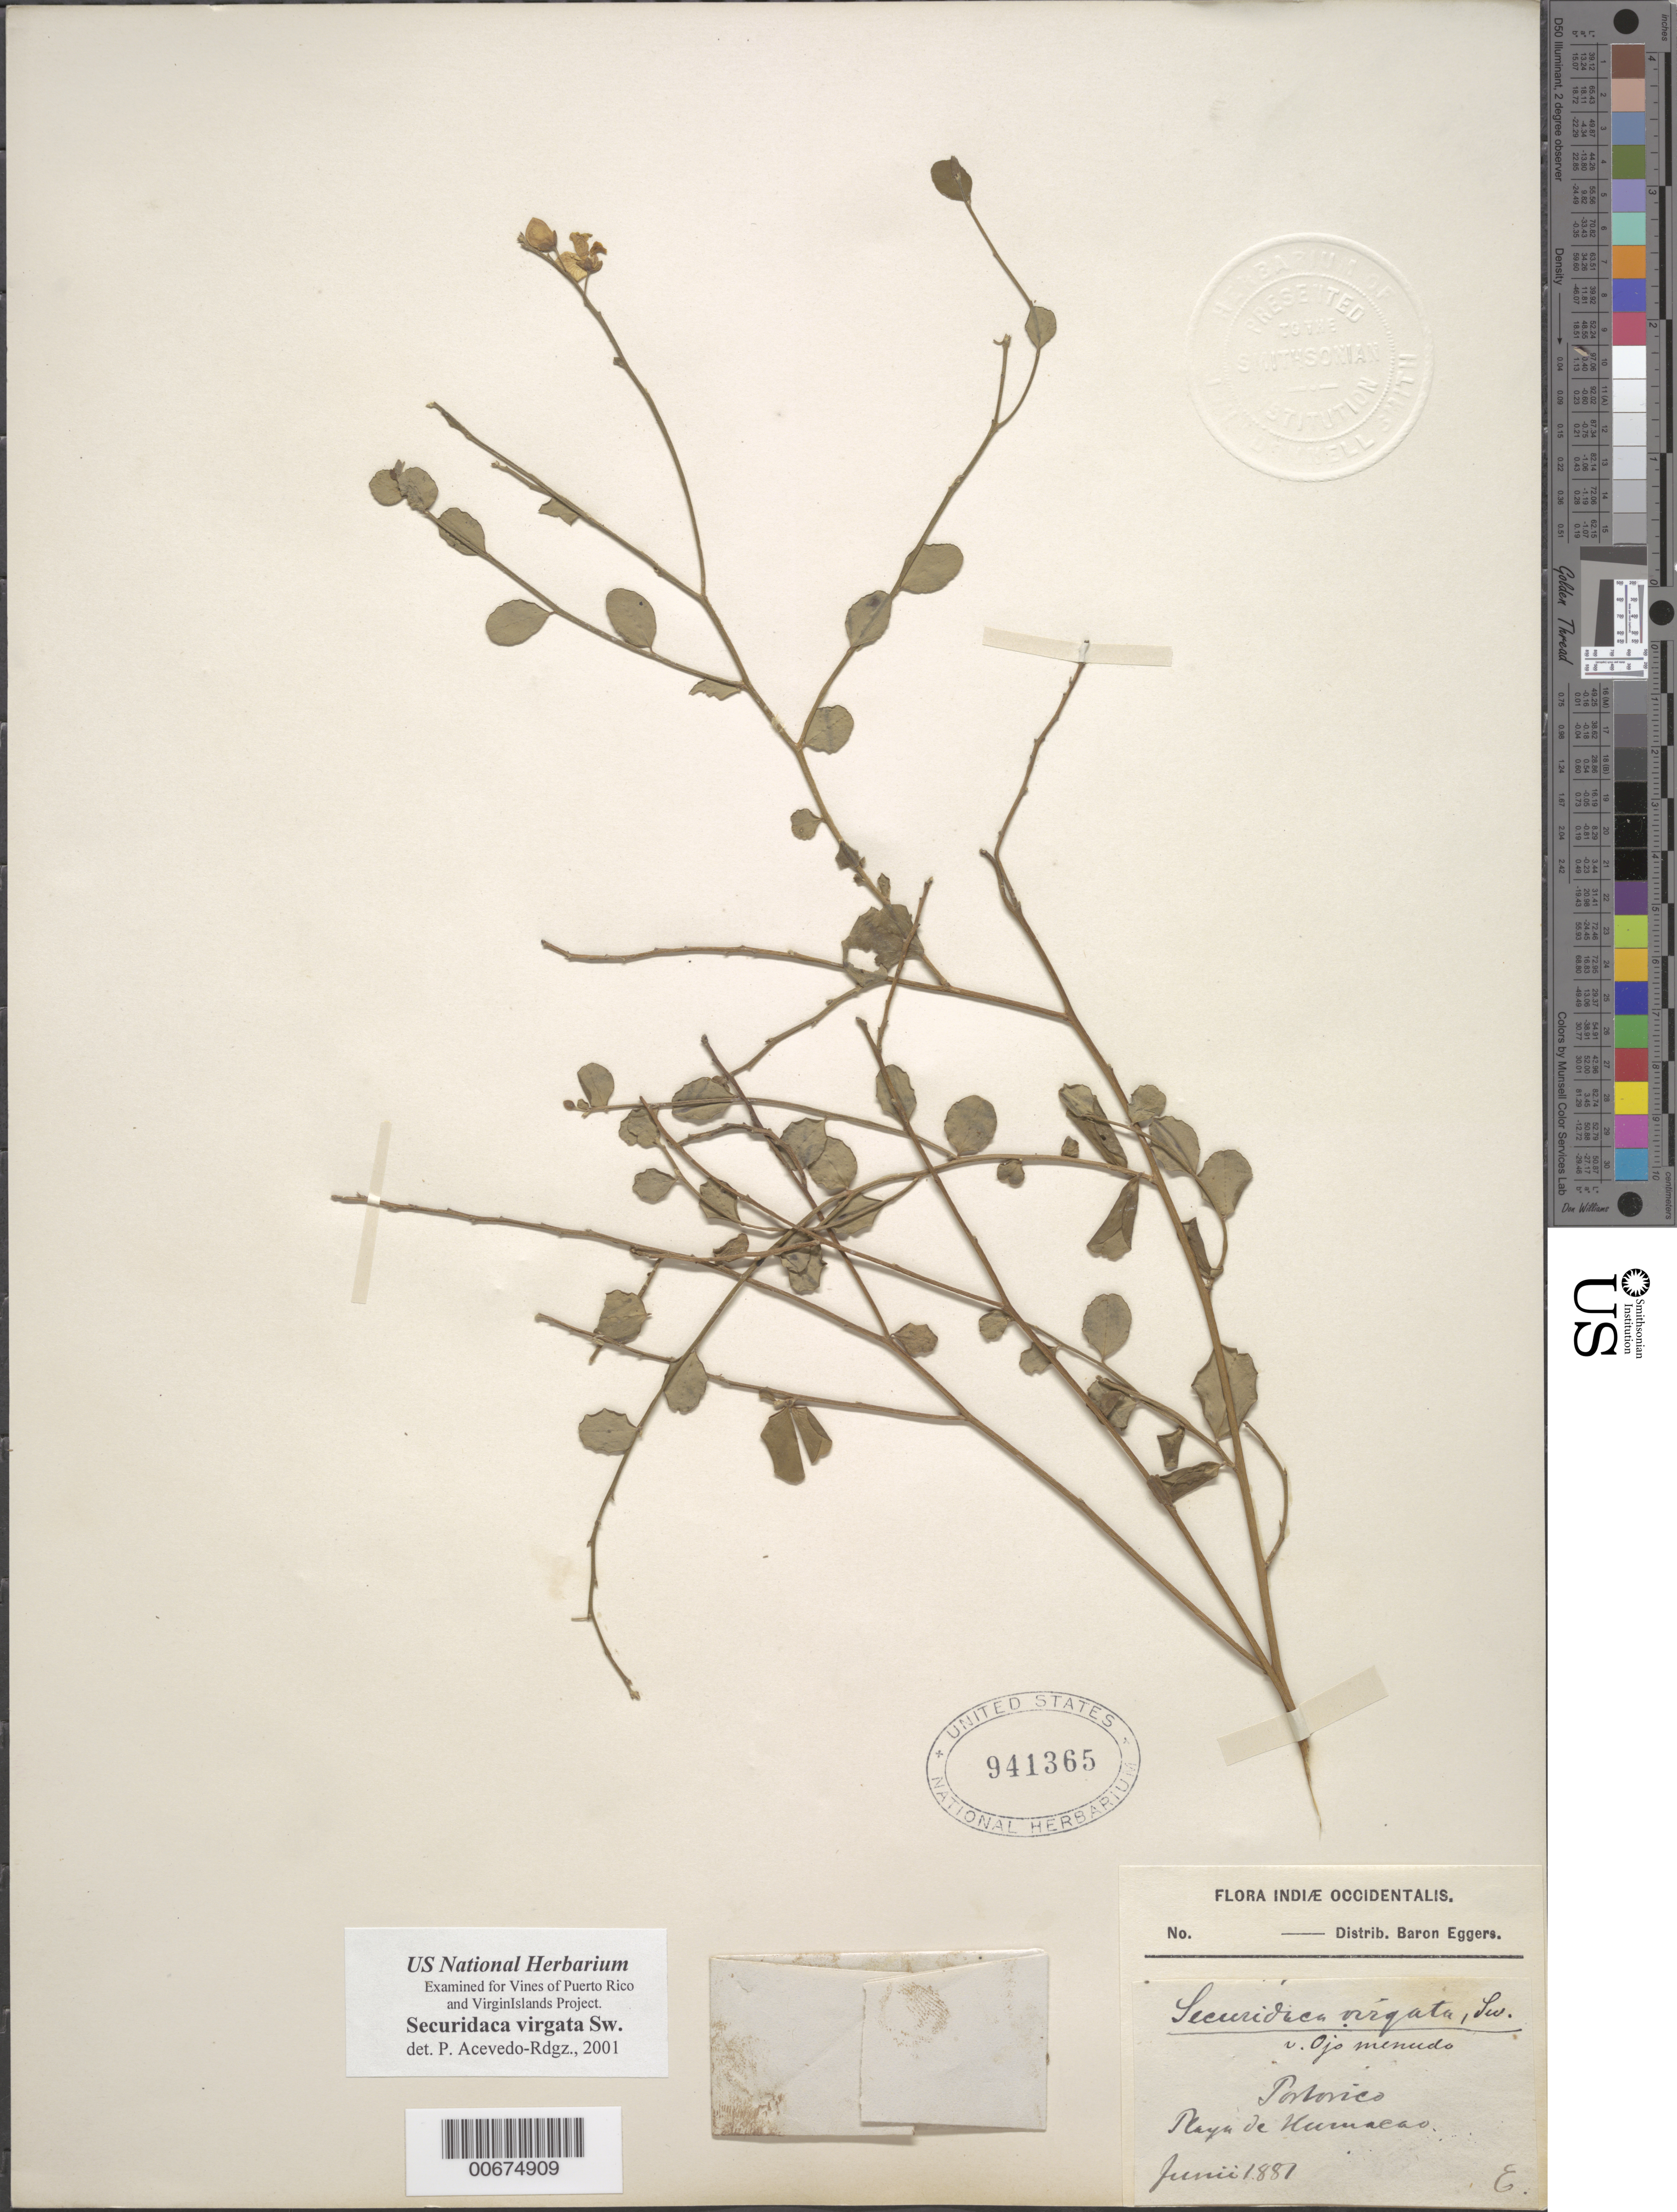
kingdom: Plantae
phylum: Tracheophyta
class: Magnoliopsida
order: Fabales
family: Polygalaceae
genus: Securidaca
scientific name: Securidaca virgata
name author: Sw.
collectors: H. F. A. von Eggers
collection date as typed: Jun 1887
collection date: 1887-06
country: Puerto Rico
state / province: Humacao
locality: Playa de Humacao.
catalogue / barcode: US 941365